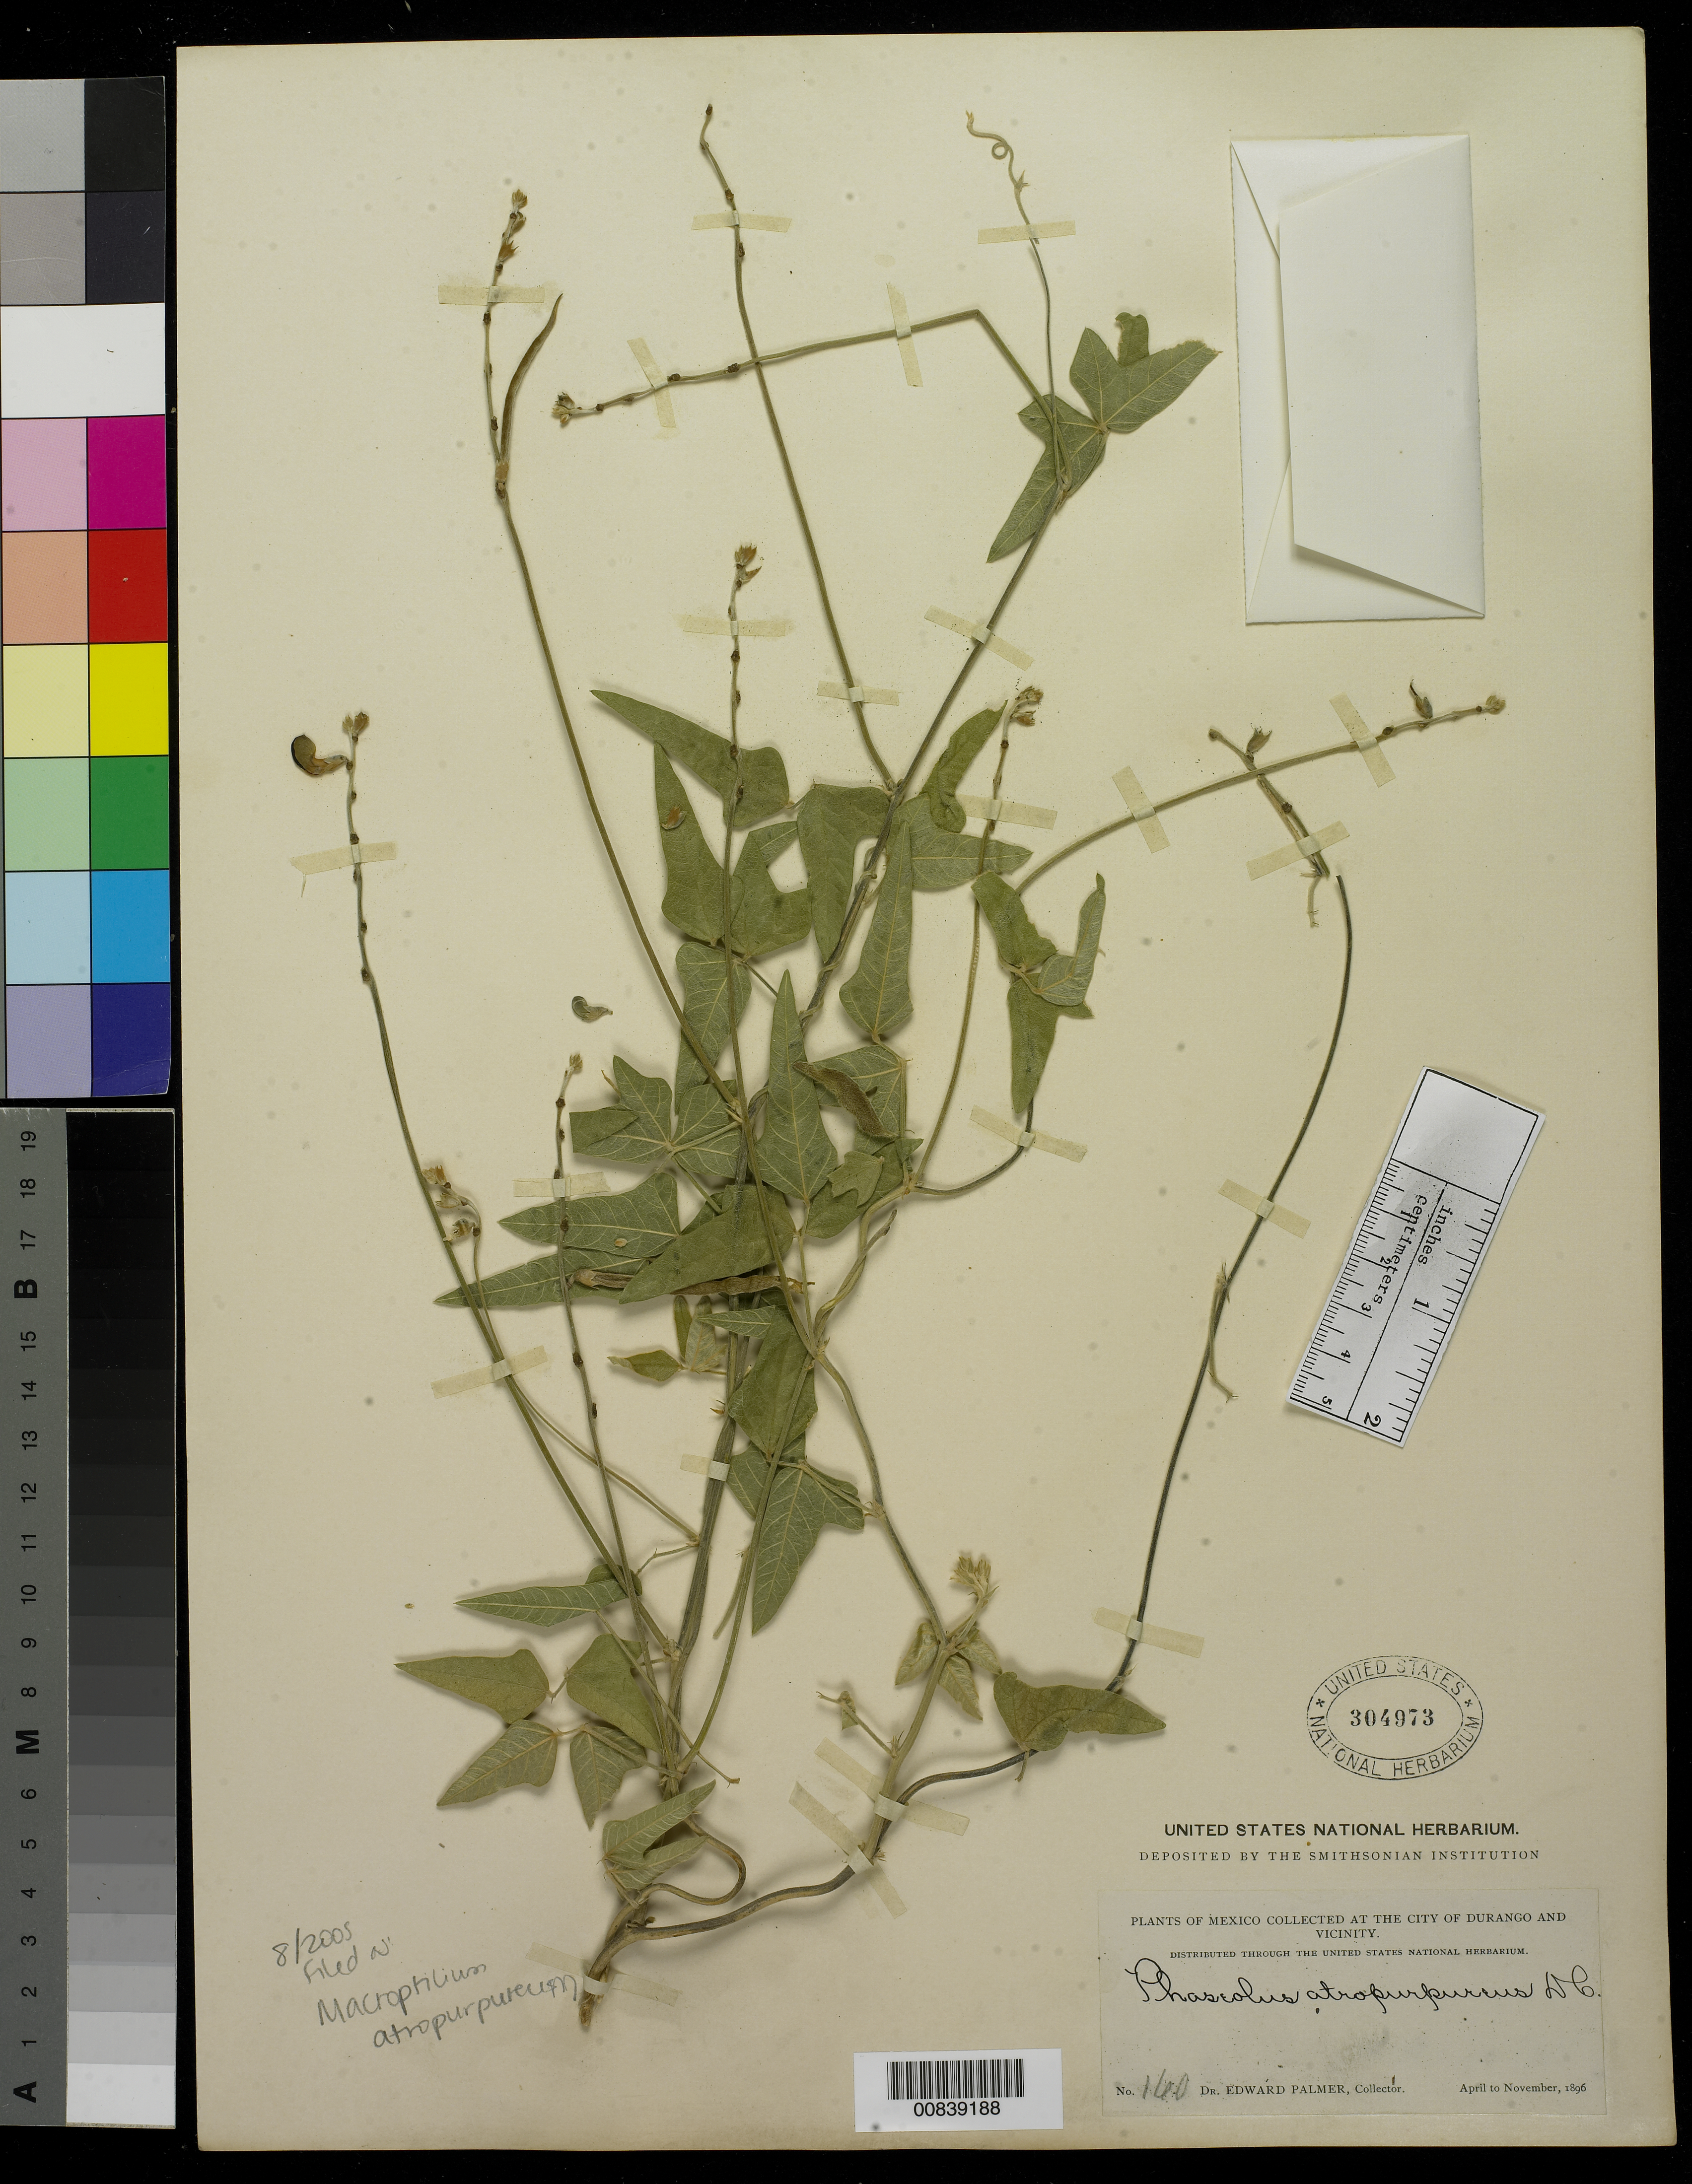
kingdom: Plantae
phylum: Tracheophyta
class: Magnoliopsida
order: Fabales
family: Fabaceae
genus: Macroptilium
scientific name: Macroptilium atropurpureum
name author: (DC.) Urb.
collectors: E. Palmer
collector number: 160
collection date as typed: Apr 1896 to -- Nov 1896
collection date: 1896-04/1896-11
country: Mexico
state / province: Durango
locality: City of Durango and vicinity.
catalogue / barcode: US 304973